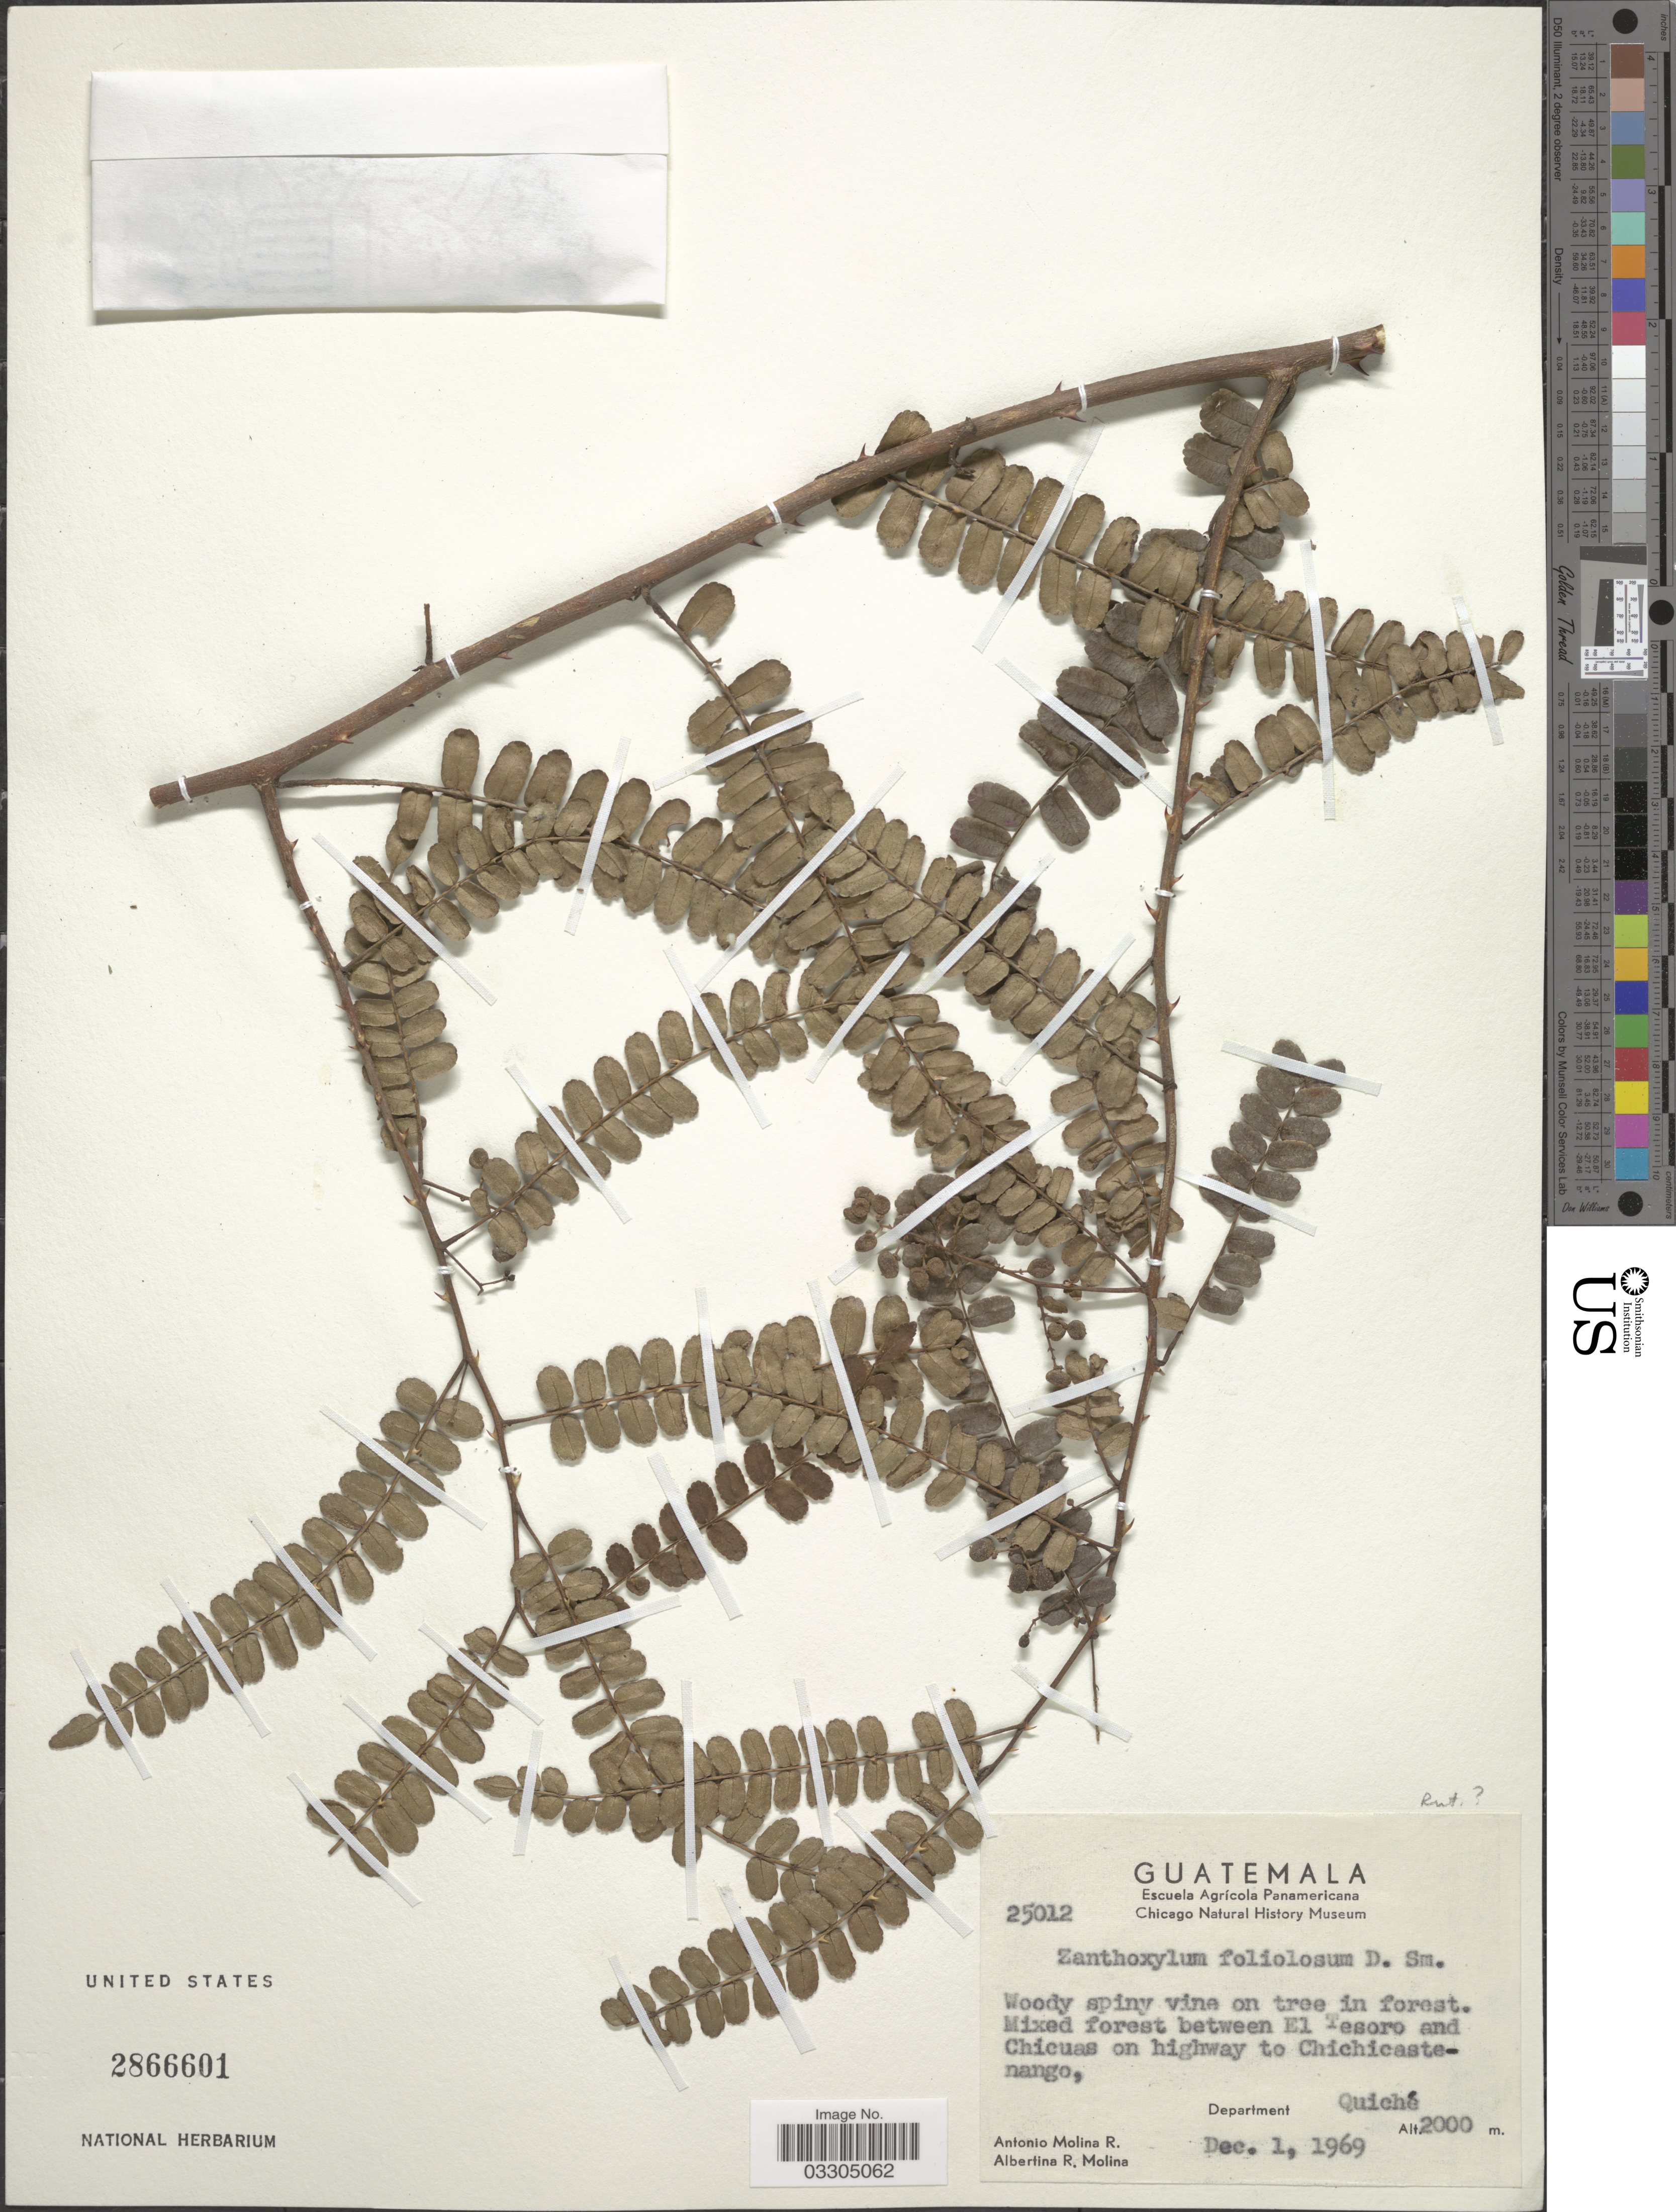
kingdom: Plantae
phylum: Tracheophyta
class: Magnoliopsida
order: Sapindales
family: Rutaceae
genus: Zanthoxylum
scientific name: Zanthoxylum foliolosum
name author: Donn. Sm.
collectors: A. Molina R. & A. R. Molina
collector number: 25012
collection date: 1969-12-01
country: Guatemala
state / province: El Quiché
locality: Mixed forest between El Tesoro and Chicuas on highway to Chichicastenango, Department Quiché.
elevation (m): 2000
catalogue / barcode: US 2866601